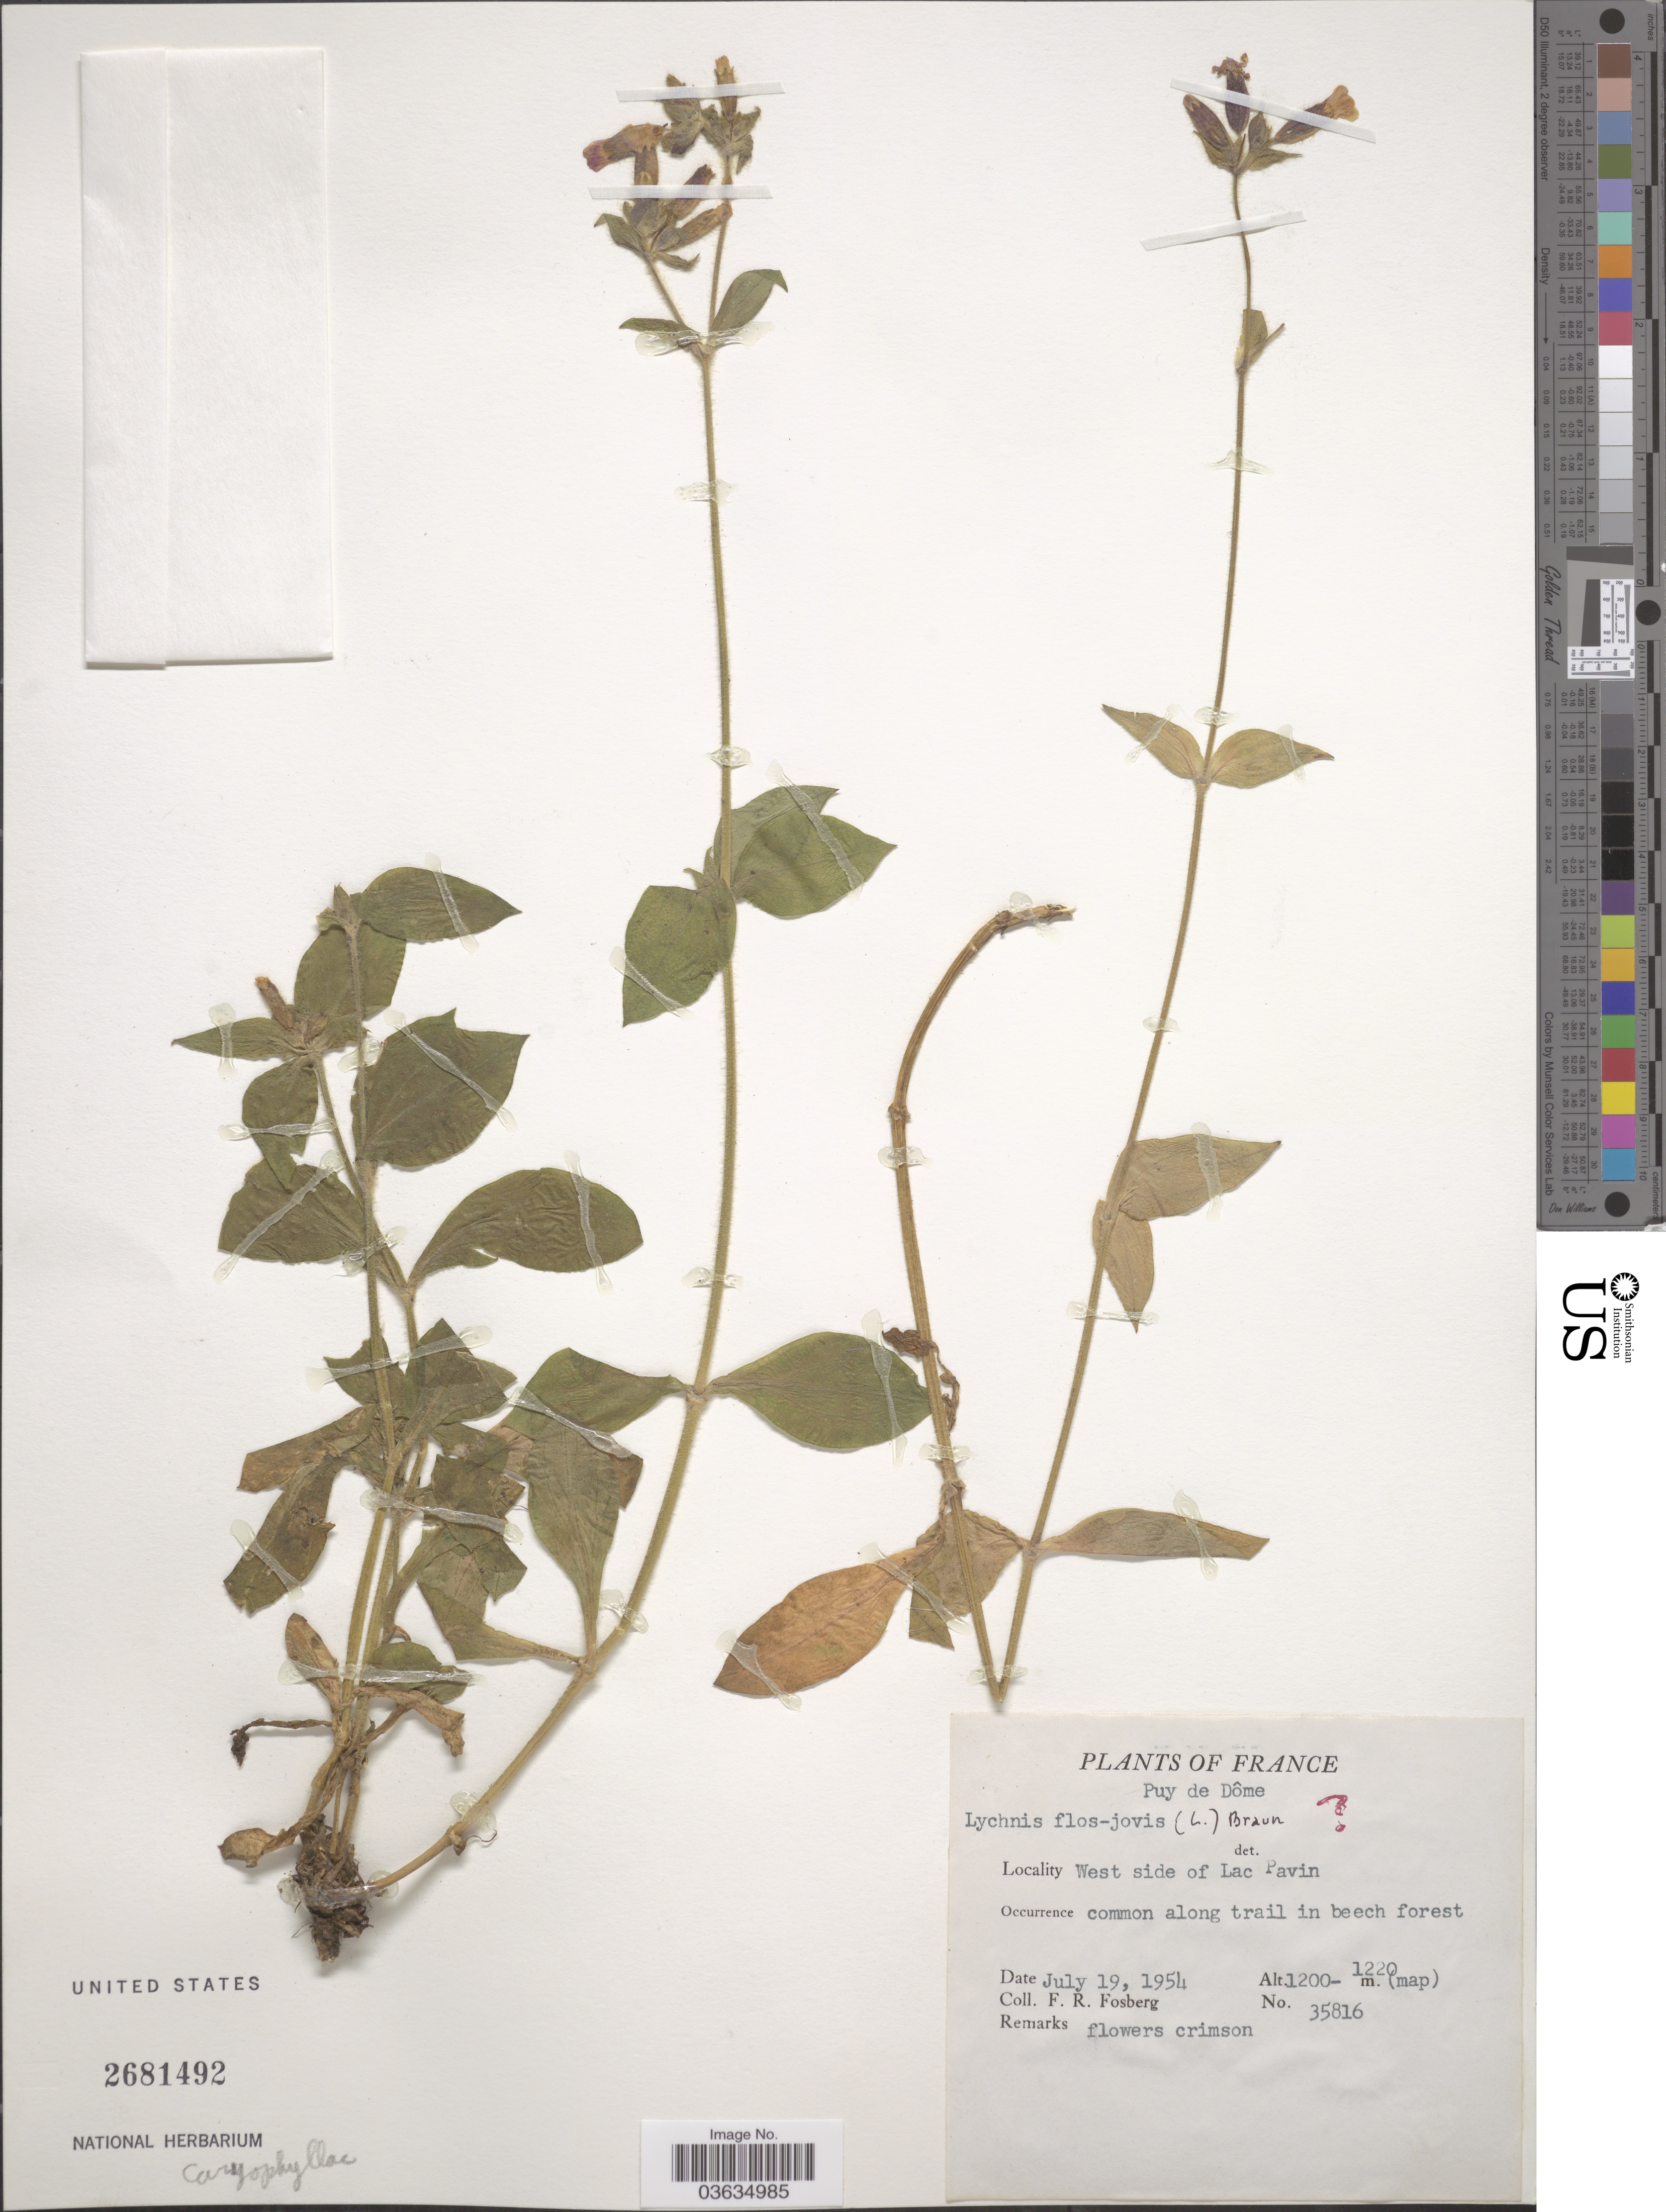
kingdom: Plantae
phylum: Tracheophyta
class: Magnoliopsida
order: Caryophyllales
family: Caryophyllaceae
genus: Silene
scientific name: Silene dioica subsp. dioica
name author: (L.) Clairv.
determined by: Strong, Mark T., (BOT), Smithsonian Institution - National Museum of Natural History (UNITED STATES)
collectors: F. R. Fosberg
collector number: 35816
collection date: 1954-07-19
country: France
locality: Puy de Dôme. West side of Lac Pavin.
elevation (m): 1200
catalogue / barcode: US 2681492